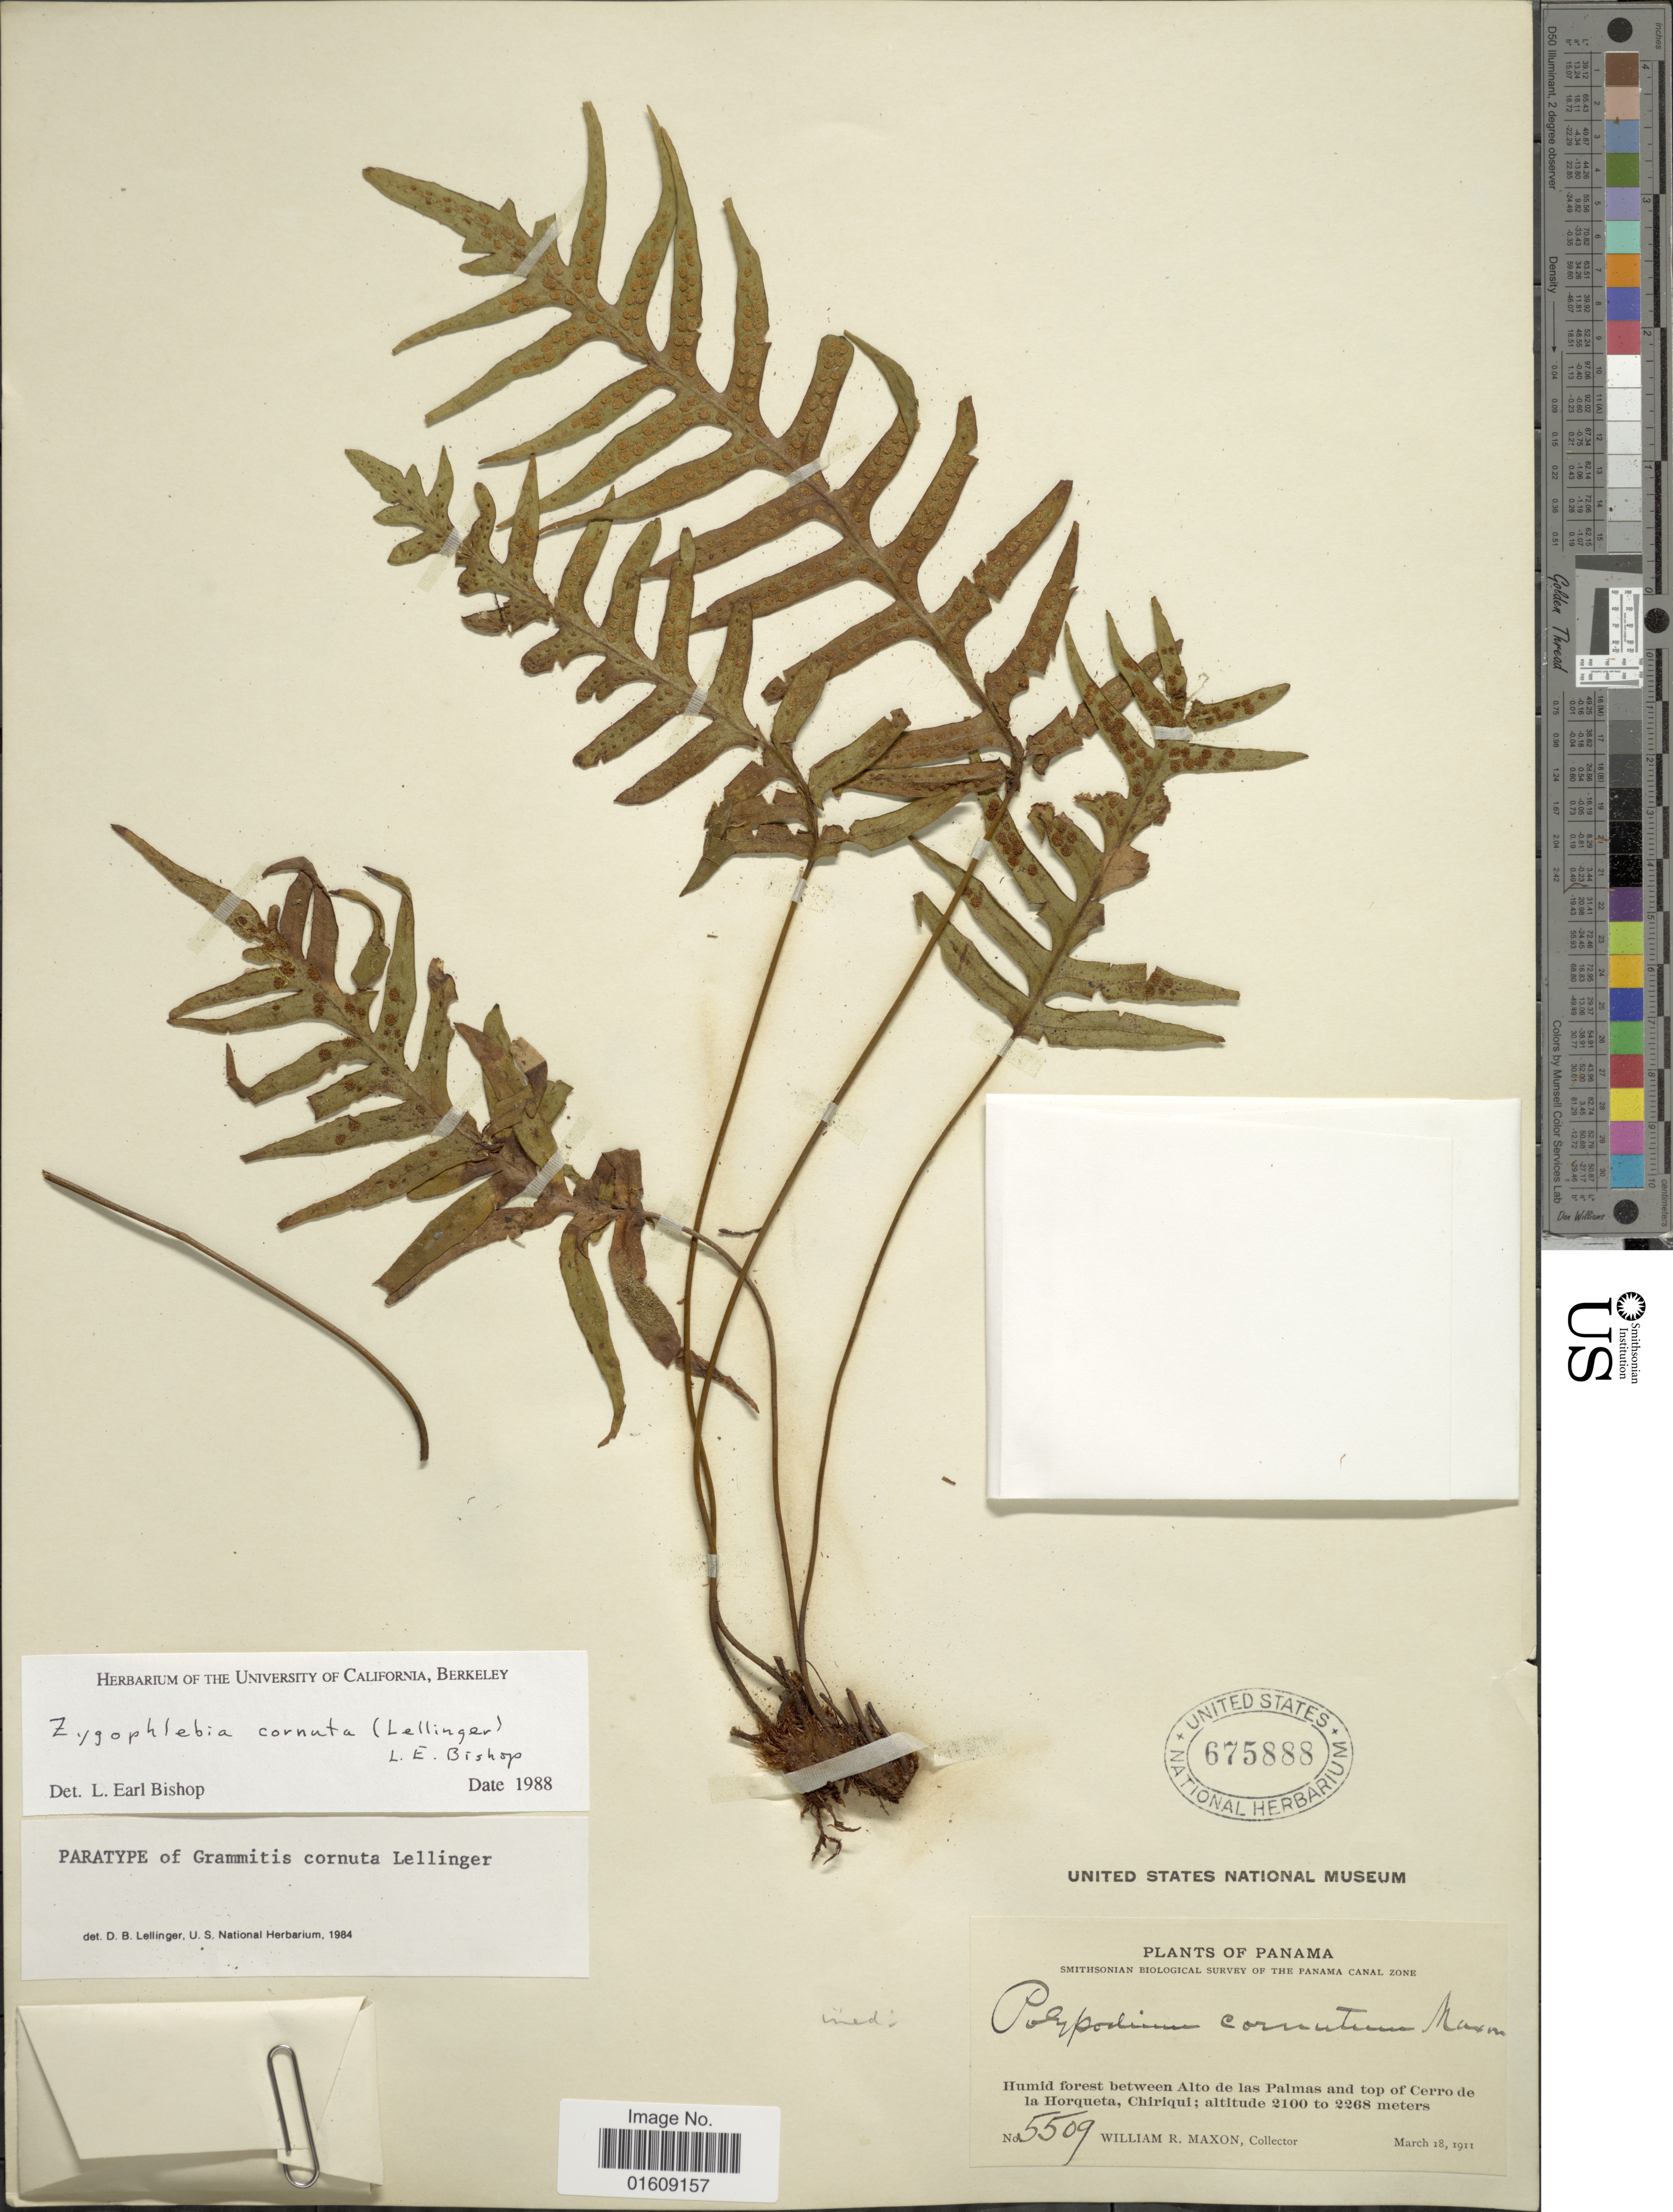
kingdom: Plantae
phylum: Tracheophyta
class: Polypodiopsida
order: Polypodiales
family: Polypodiaceae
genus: Zygophlebia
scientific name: Zygophlebia cornuta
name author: (Lellinger) L.E. Bishop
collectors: W. R. Maxon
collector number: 5509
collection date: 1911-03-19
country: Panama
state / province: Chiriqui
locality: Panama, Humid forest between Alto de las Palmas and top of Cerro de la Horqueta, Chriqui.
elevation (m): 2100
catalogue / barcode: US 675888